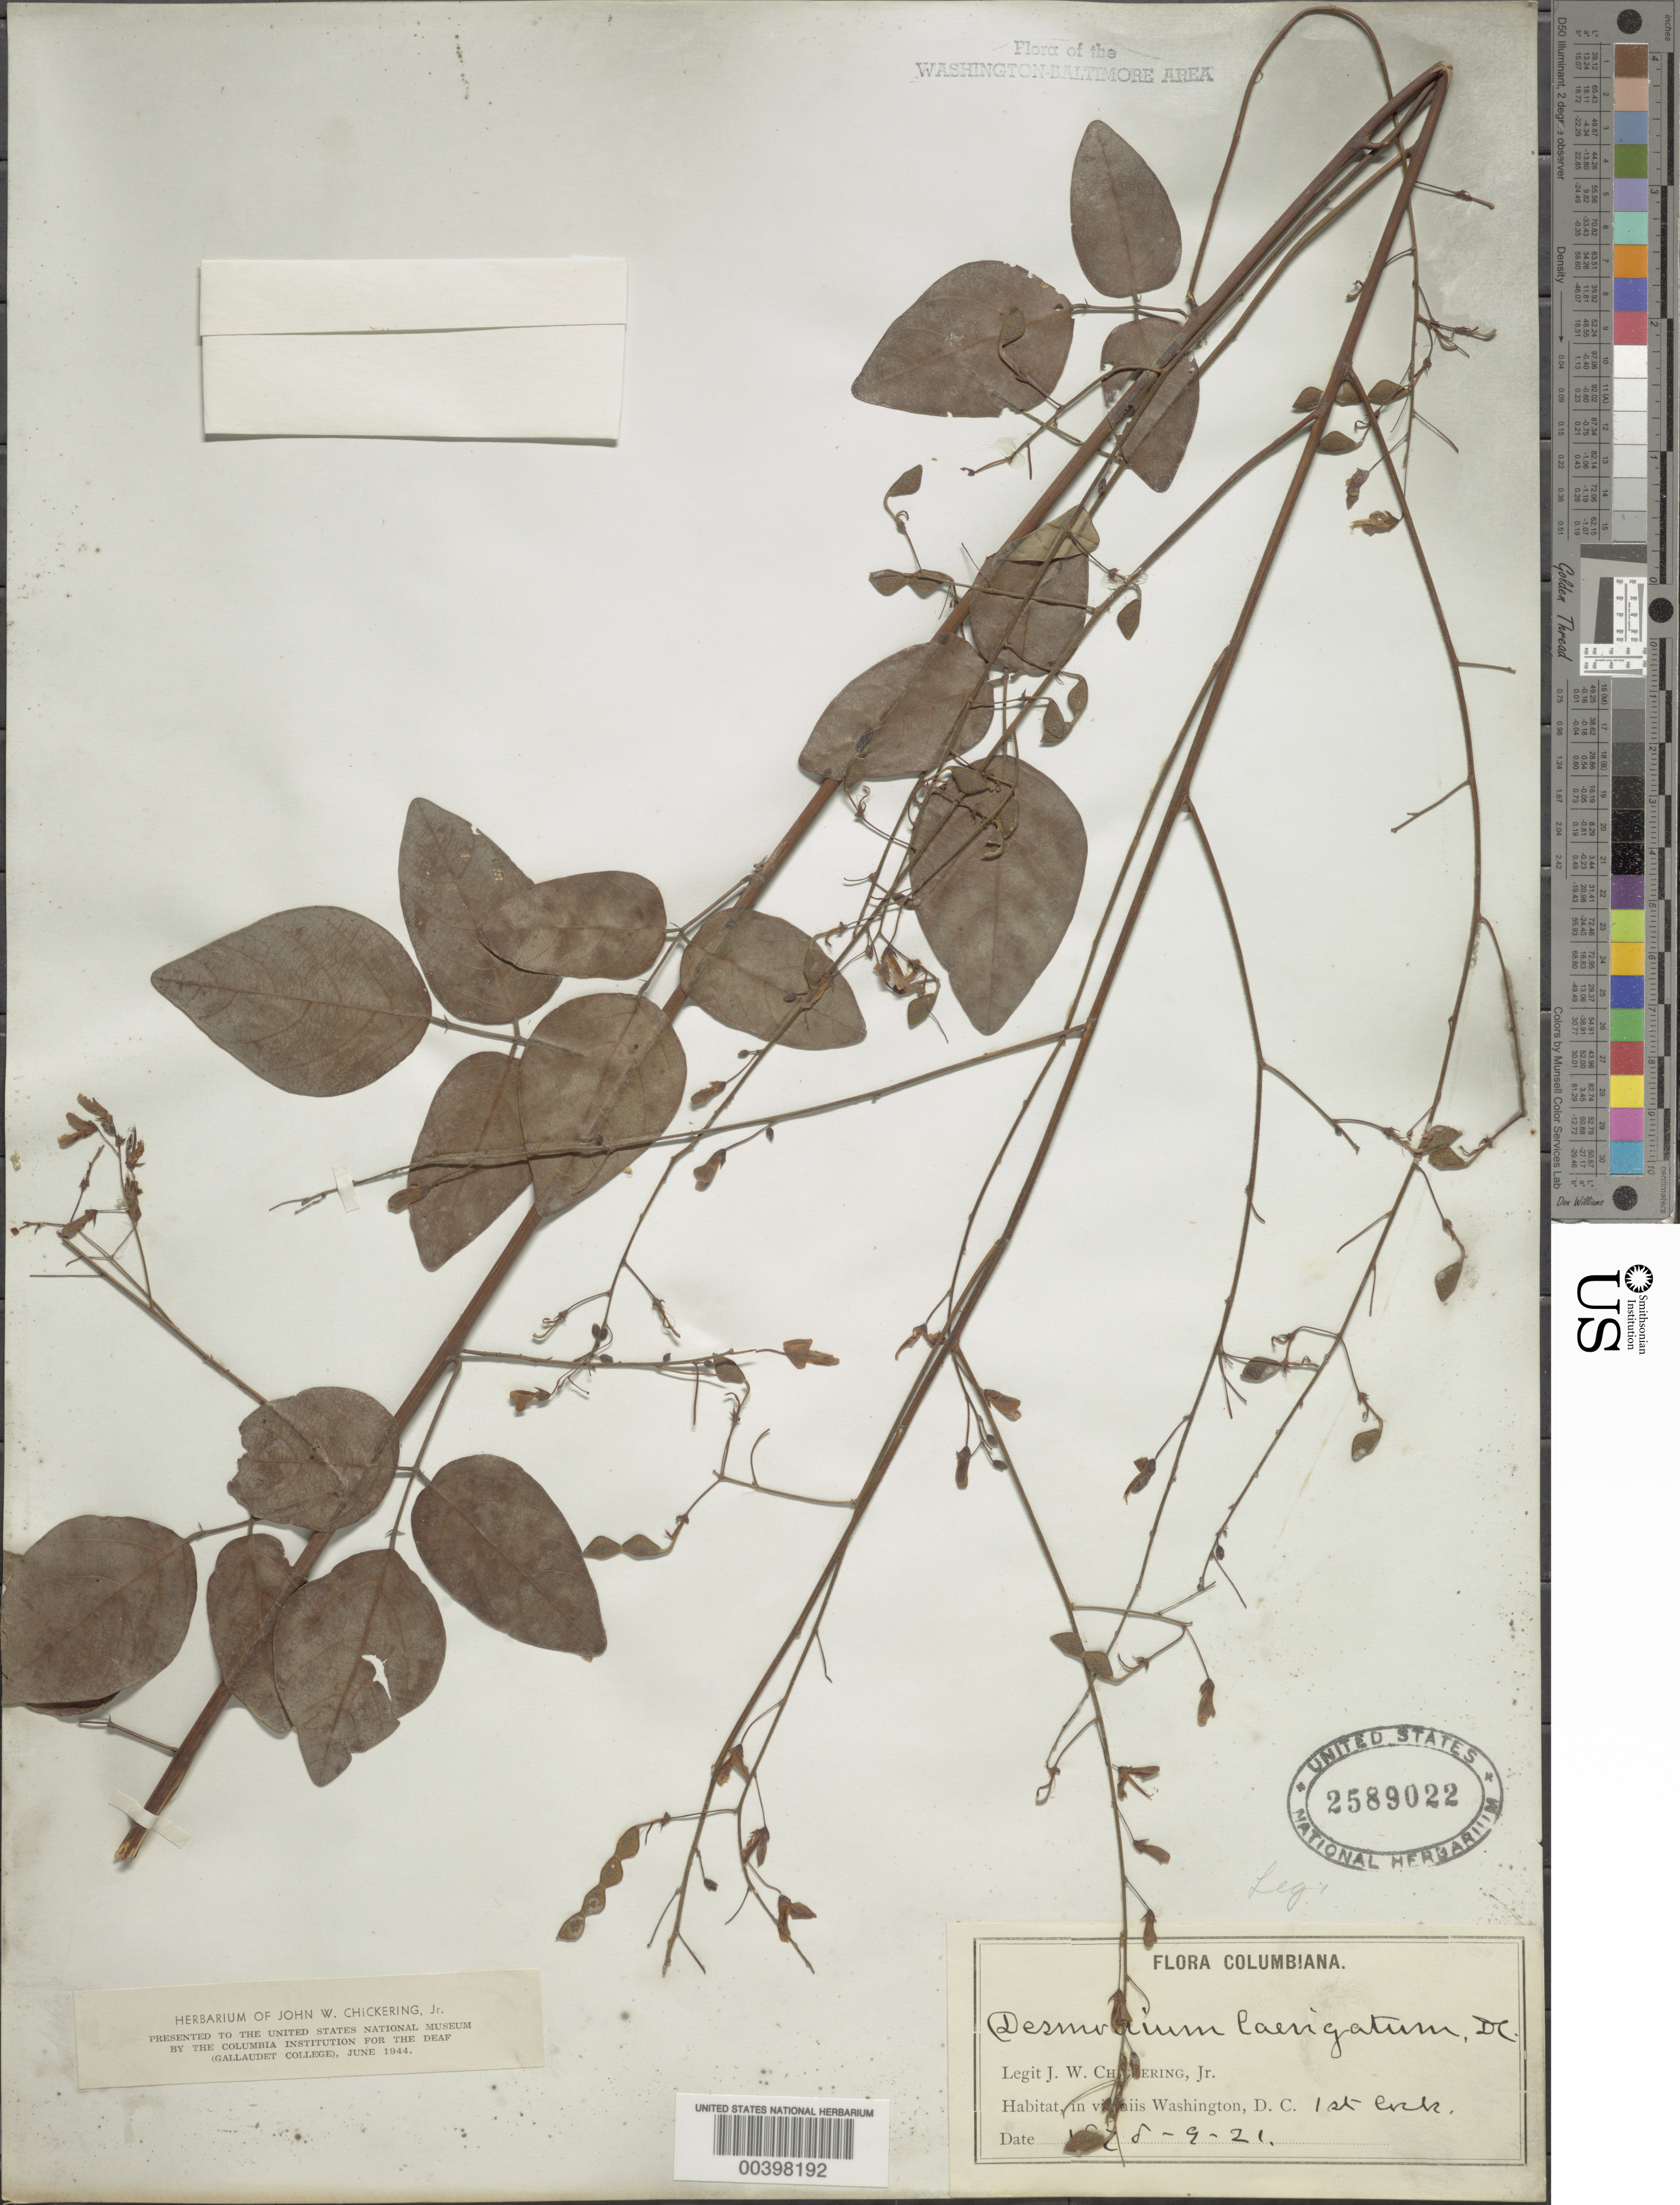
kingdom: Plantae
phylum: Tracheophyta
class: Magnoliopsida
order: Fabales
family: Fabaceae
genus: Desmodium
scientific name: Desmodium laevigatum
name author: (Nutt.) DC.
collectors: J. W. Chickering Jr.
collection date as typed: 21 Sep 1878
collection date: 1878-09-21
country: United States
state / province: District of Columbia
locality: First Lock, C. and O. Canal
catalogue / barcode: US 2589022